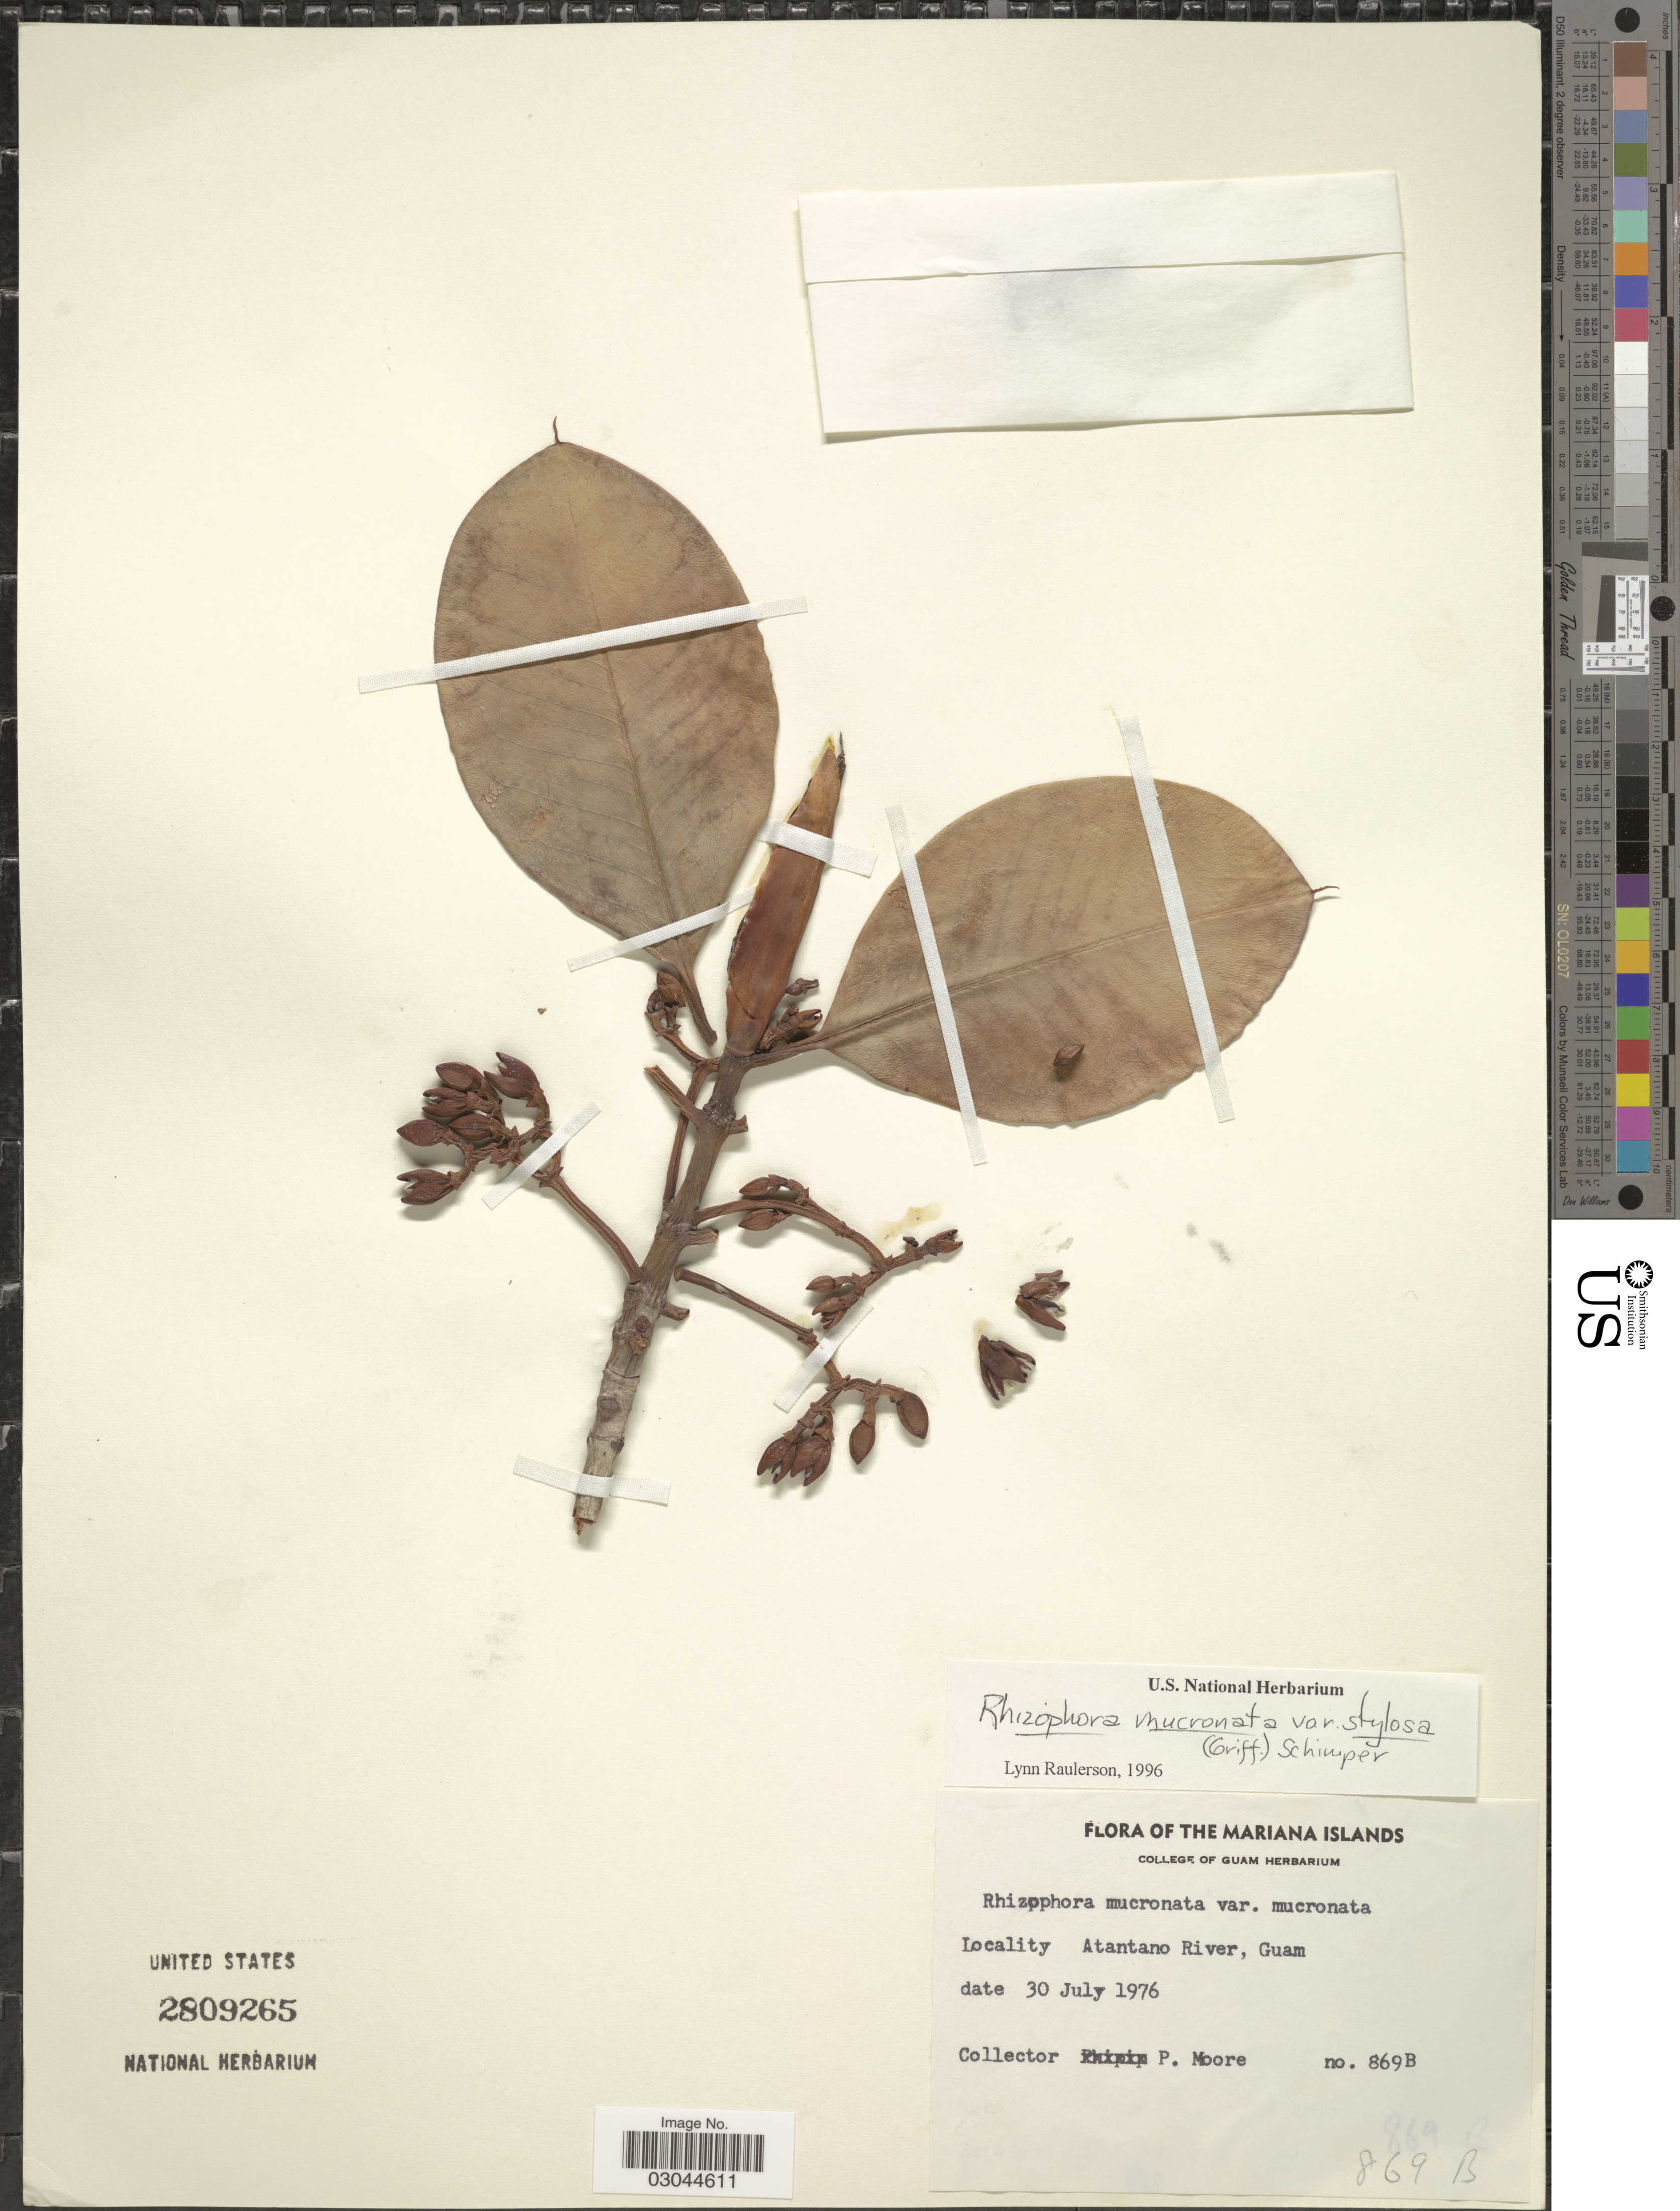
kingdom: Plantae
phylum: Tracheophyta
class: Magnoliopsida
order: Malpighiales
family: Rhizophoraceae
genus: Rhizophora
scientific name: Rhizophora mucronata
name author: Lam.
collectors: P. Moore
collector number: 869 B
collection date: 1976-07-30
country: Guam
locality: The Mariana Islands. Atantano River.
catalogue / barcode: US 2809265